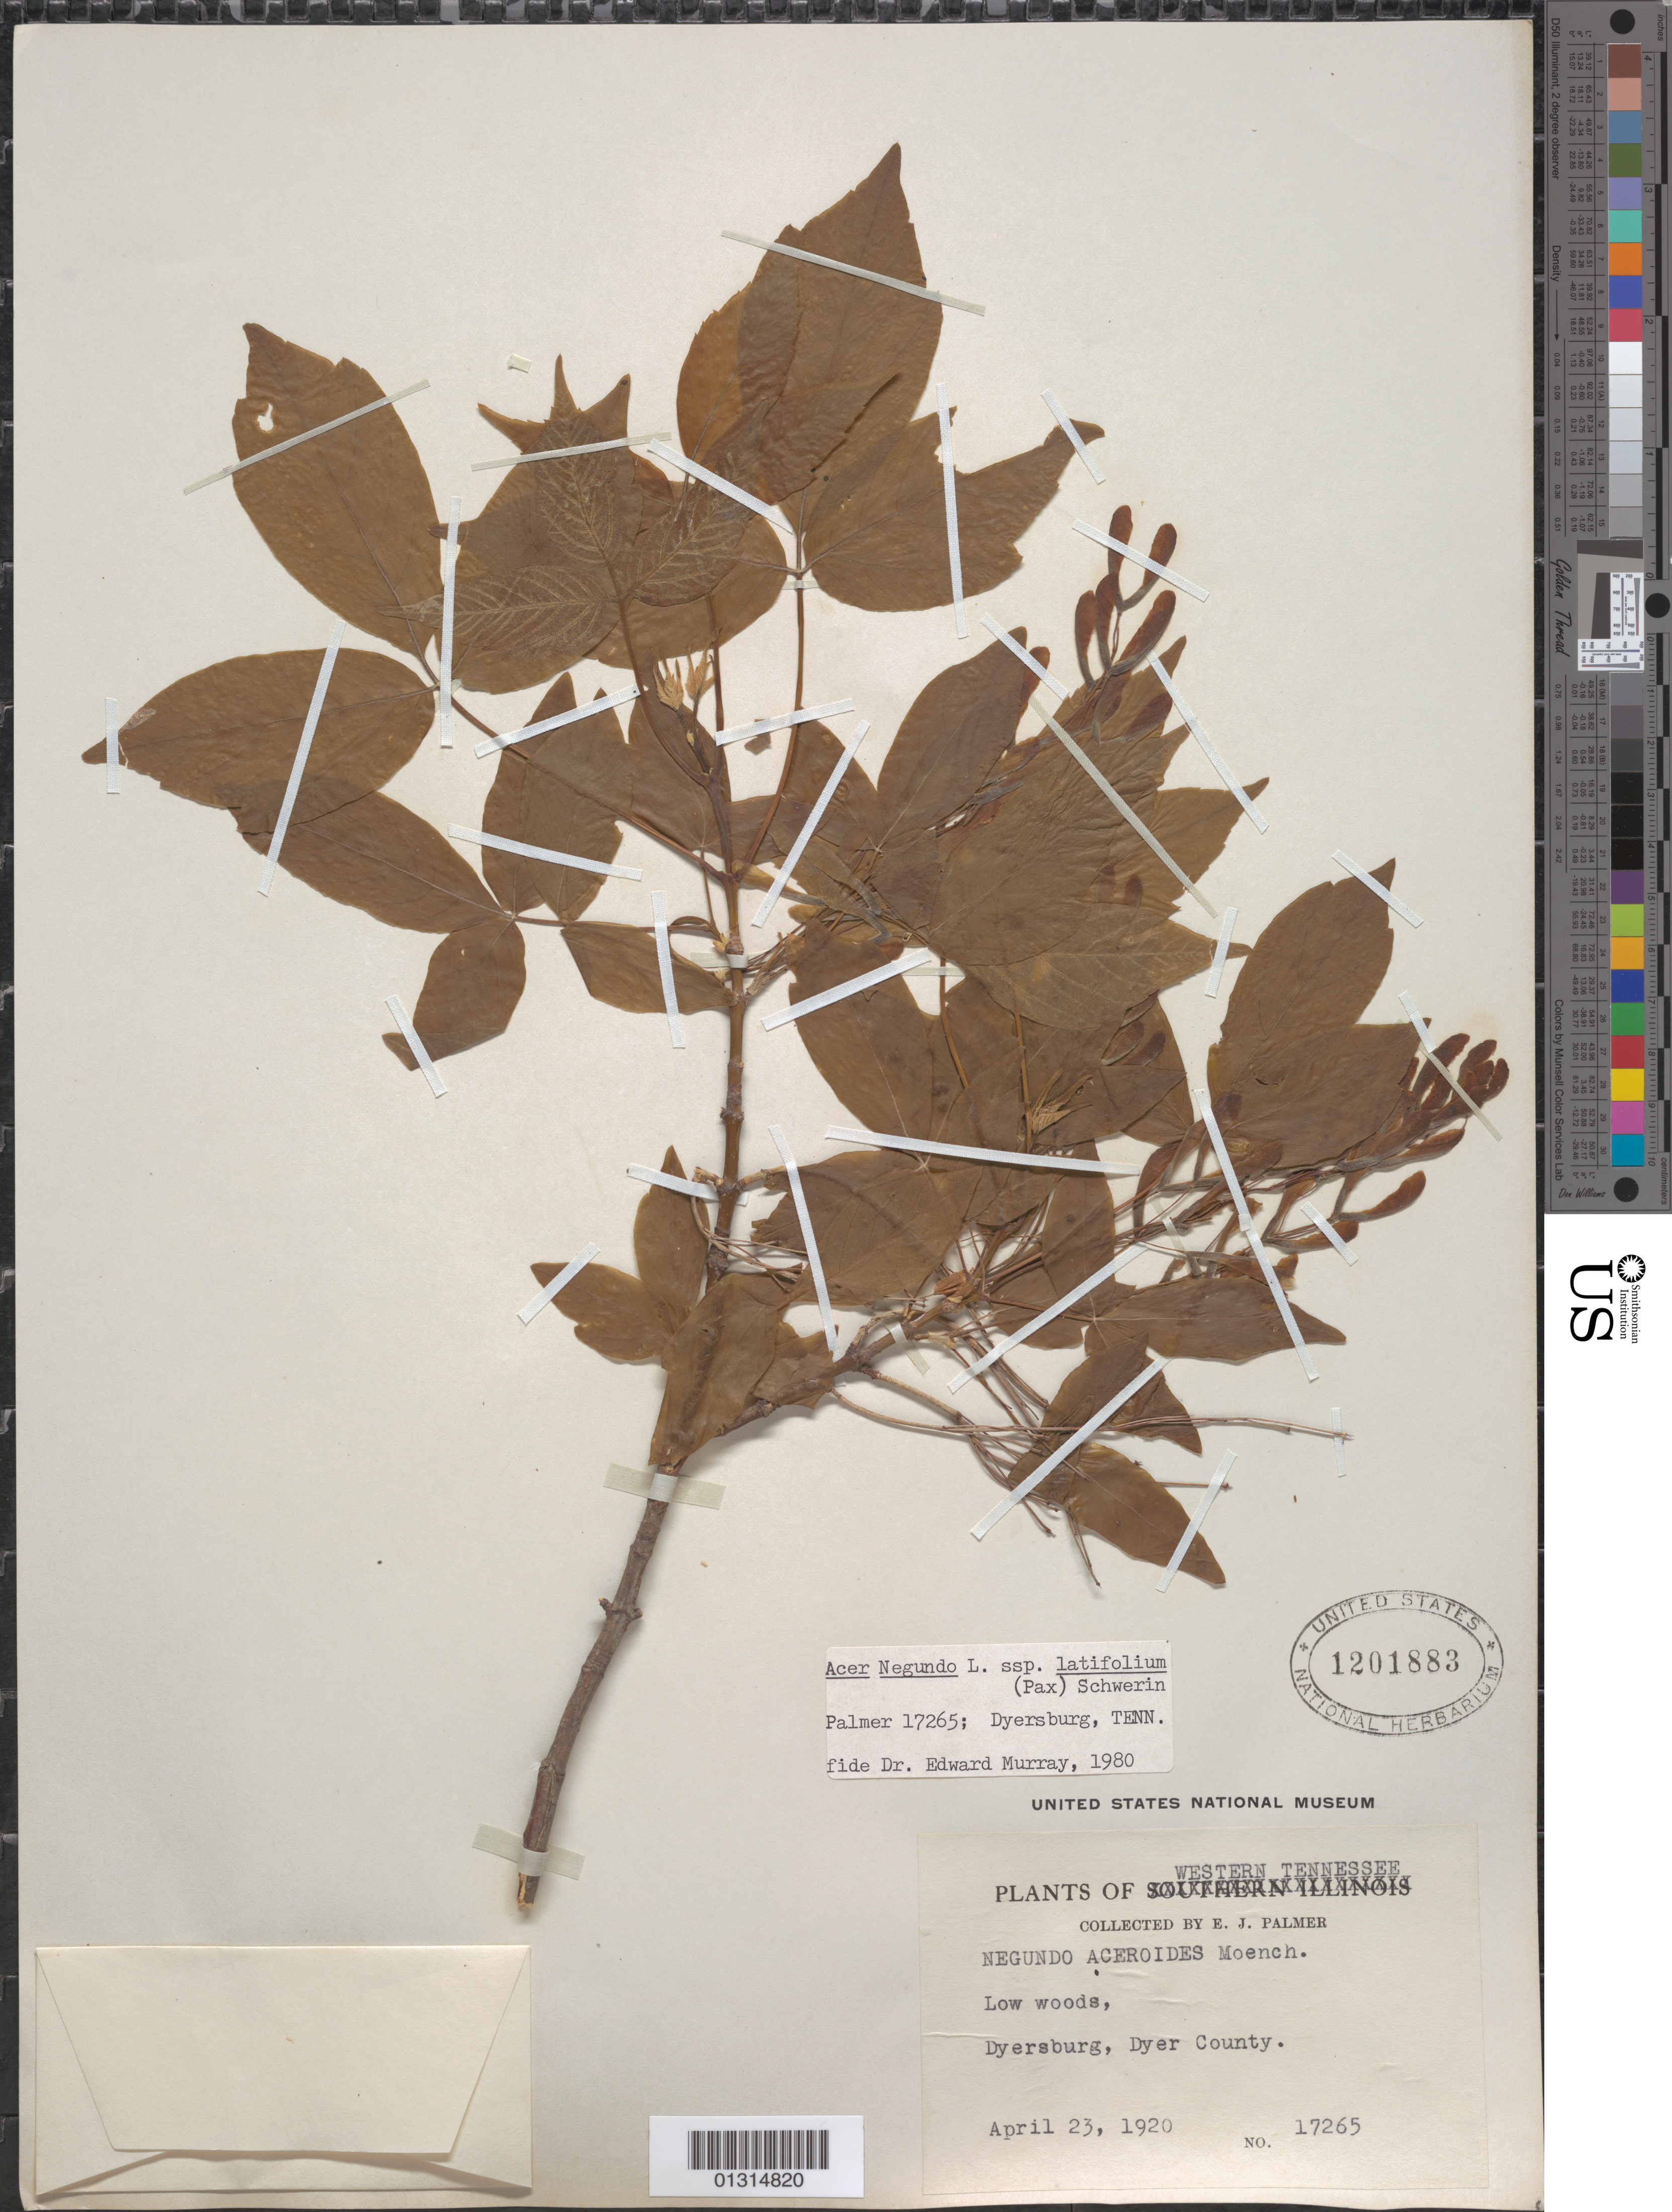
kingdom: Plantae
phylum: Tracheophyta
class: Magnoliopsida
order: Sapindales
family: Sapindaceae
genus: Acer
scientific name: Acer negundo subsp. latifolium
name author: (Pax) Schwer.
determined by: Murray, Edward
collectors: E. J. Palmer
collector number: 17265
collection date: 1920-04-23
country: United States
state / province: Tennessee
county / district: Dyer County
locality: Dyer County, Dyersburg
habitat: Low woods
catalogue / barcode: US 1201883